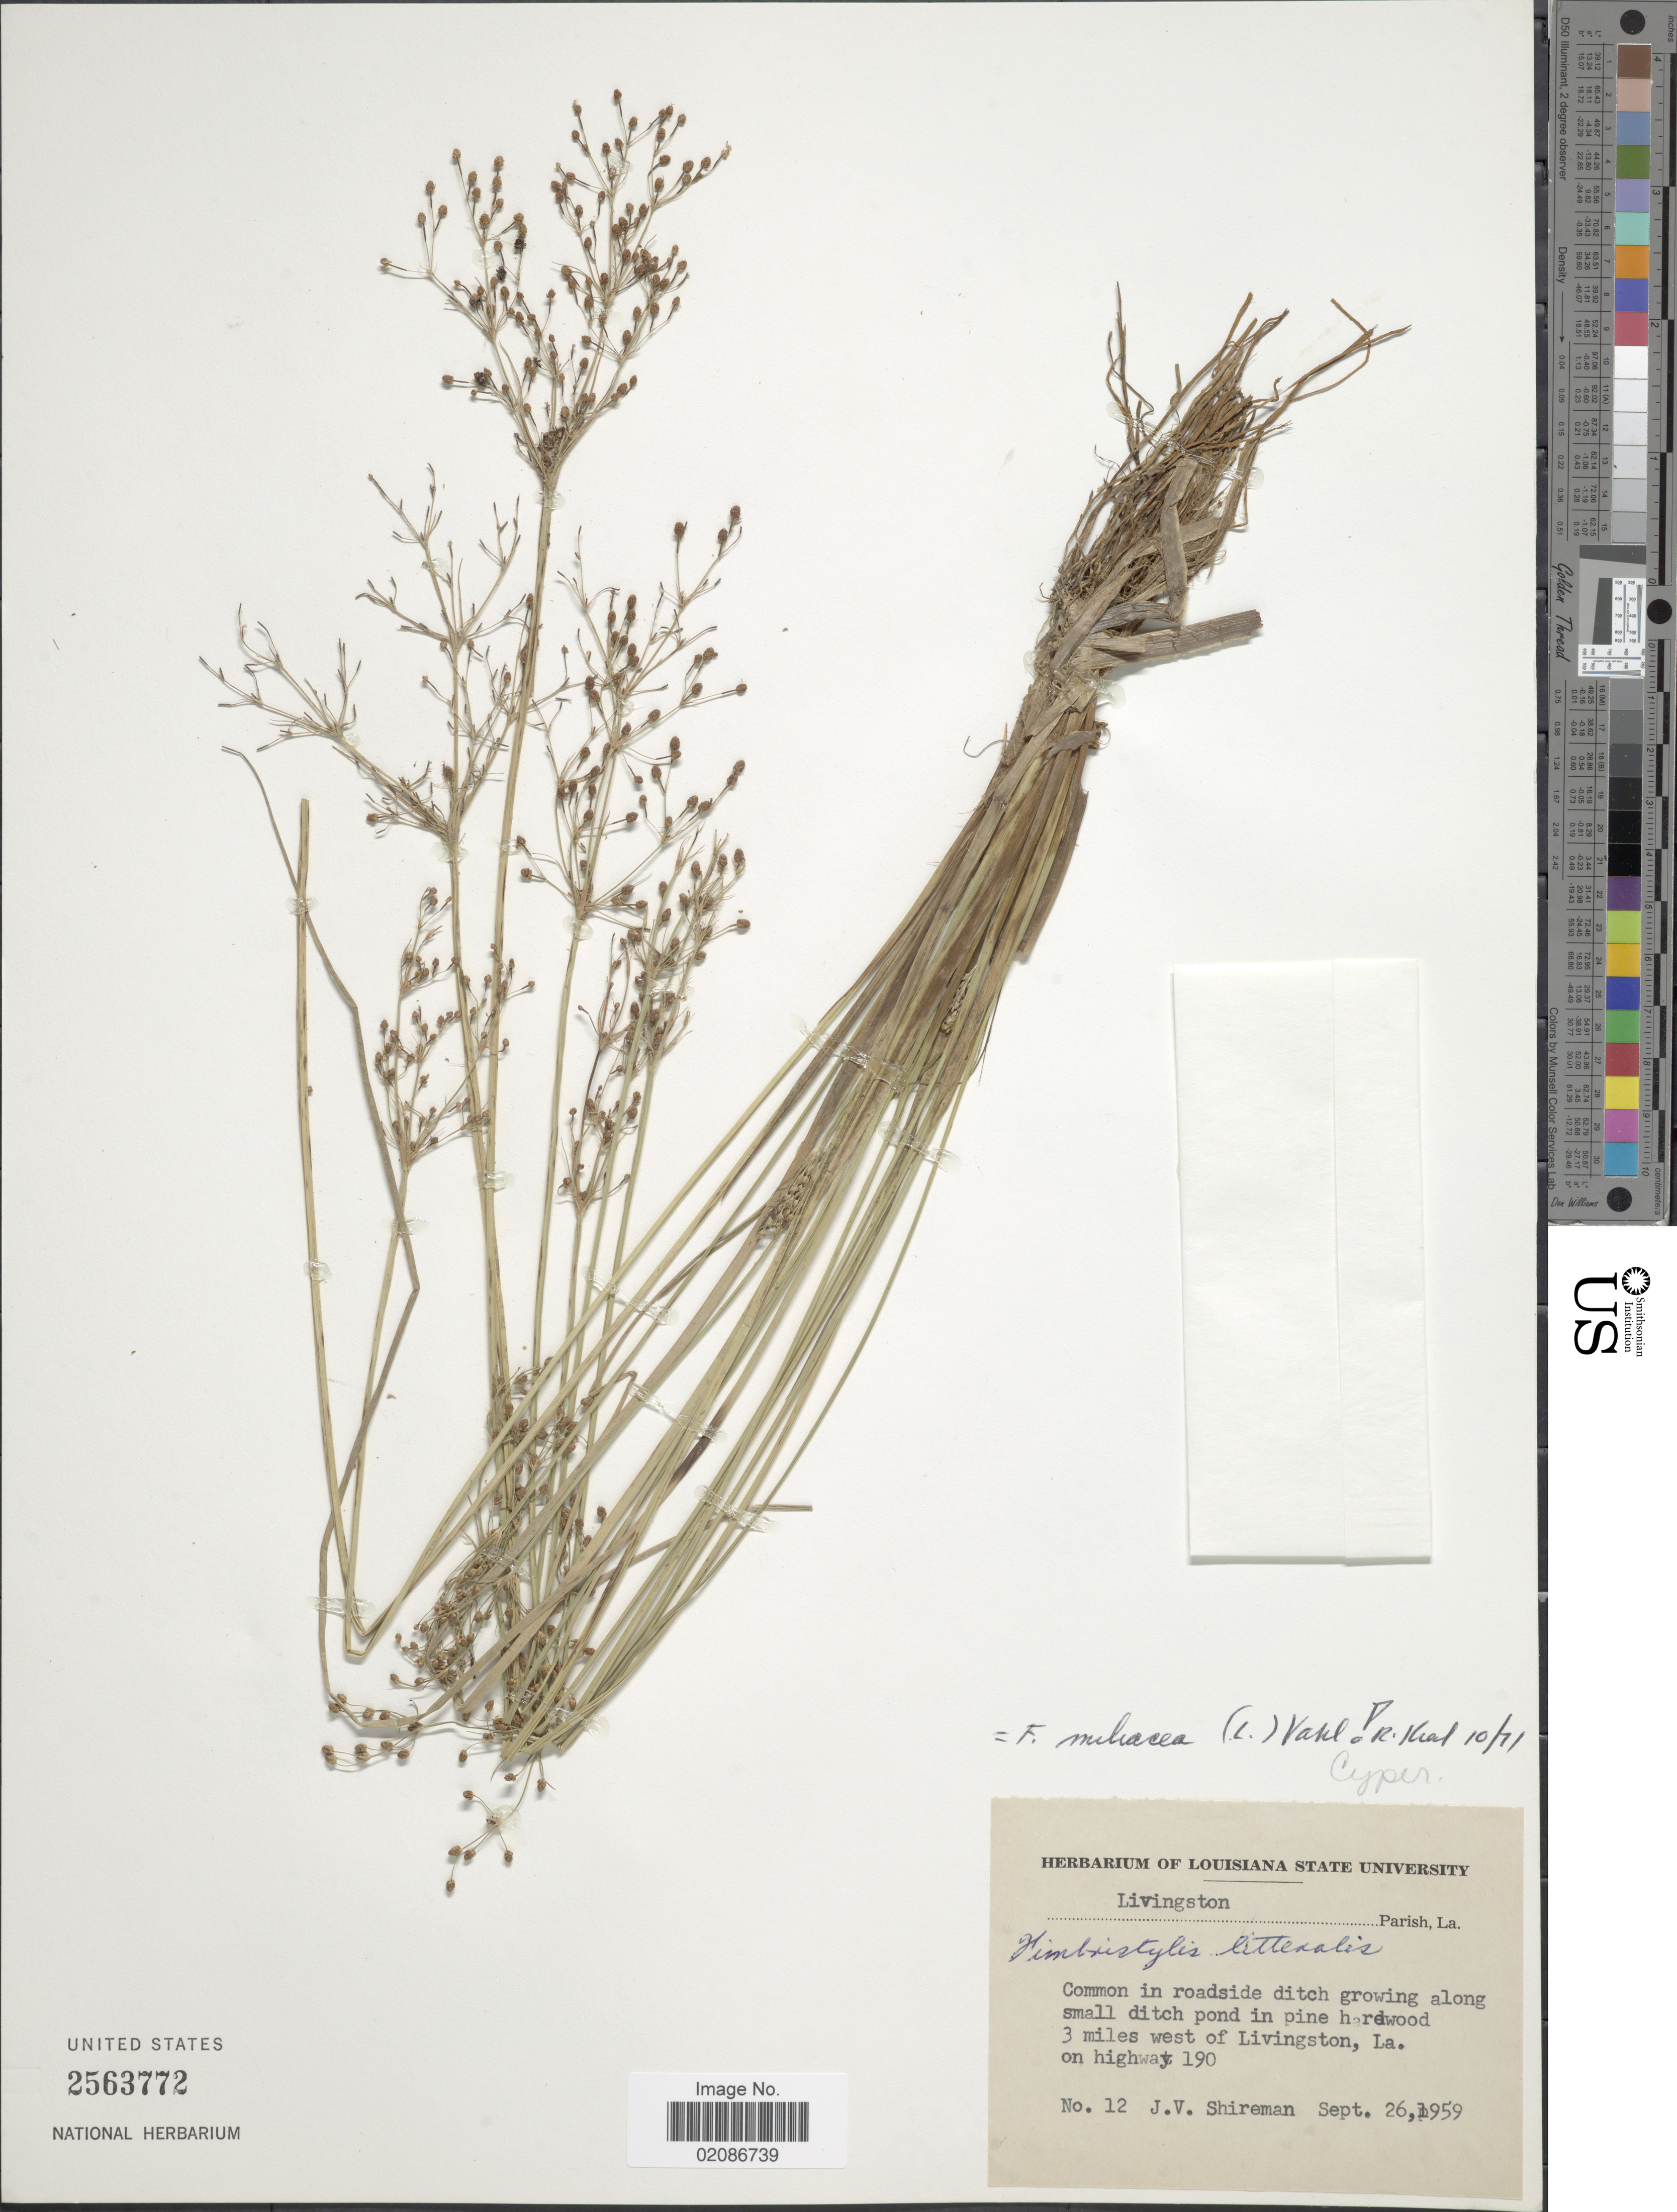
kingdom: Plantae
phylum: Tracheophyta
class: Liliopsida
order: Poales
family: Cyperaceae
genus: Fimbristylis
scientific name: Fimbristylis littoralis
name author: Gaudich.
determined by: Strong, M. T., (US), Smithsonian Institution - National Museum of Natural History (UNITED STATES)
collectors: J. Shireman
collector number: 12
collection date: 1959-09-26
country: United States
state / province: Louisiana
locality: Livingston Parish, La. 3 miles west of Livingston, La. on highway 190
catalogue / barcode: US 2563772